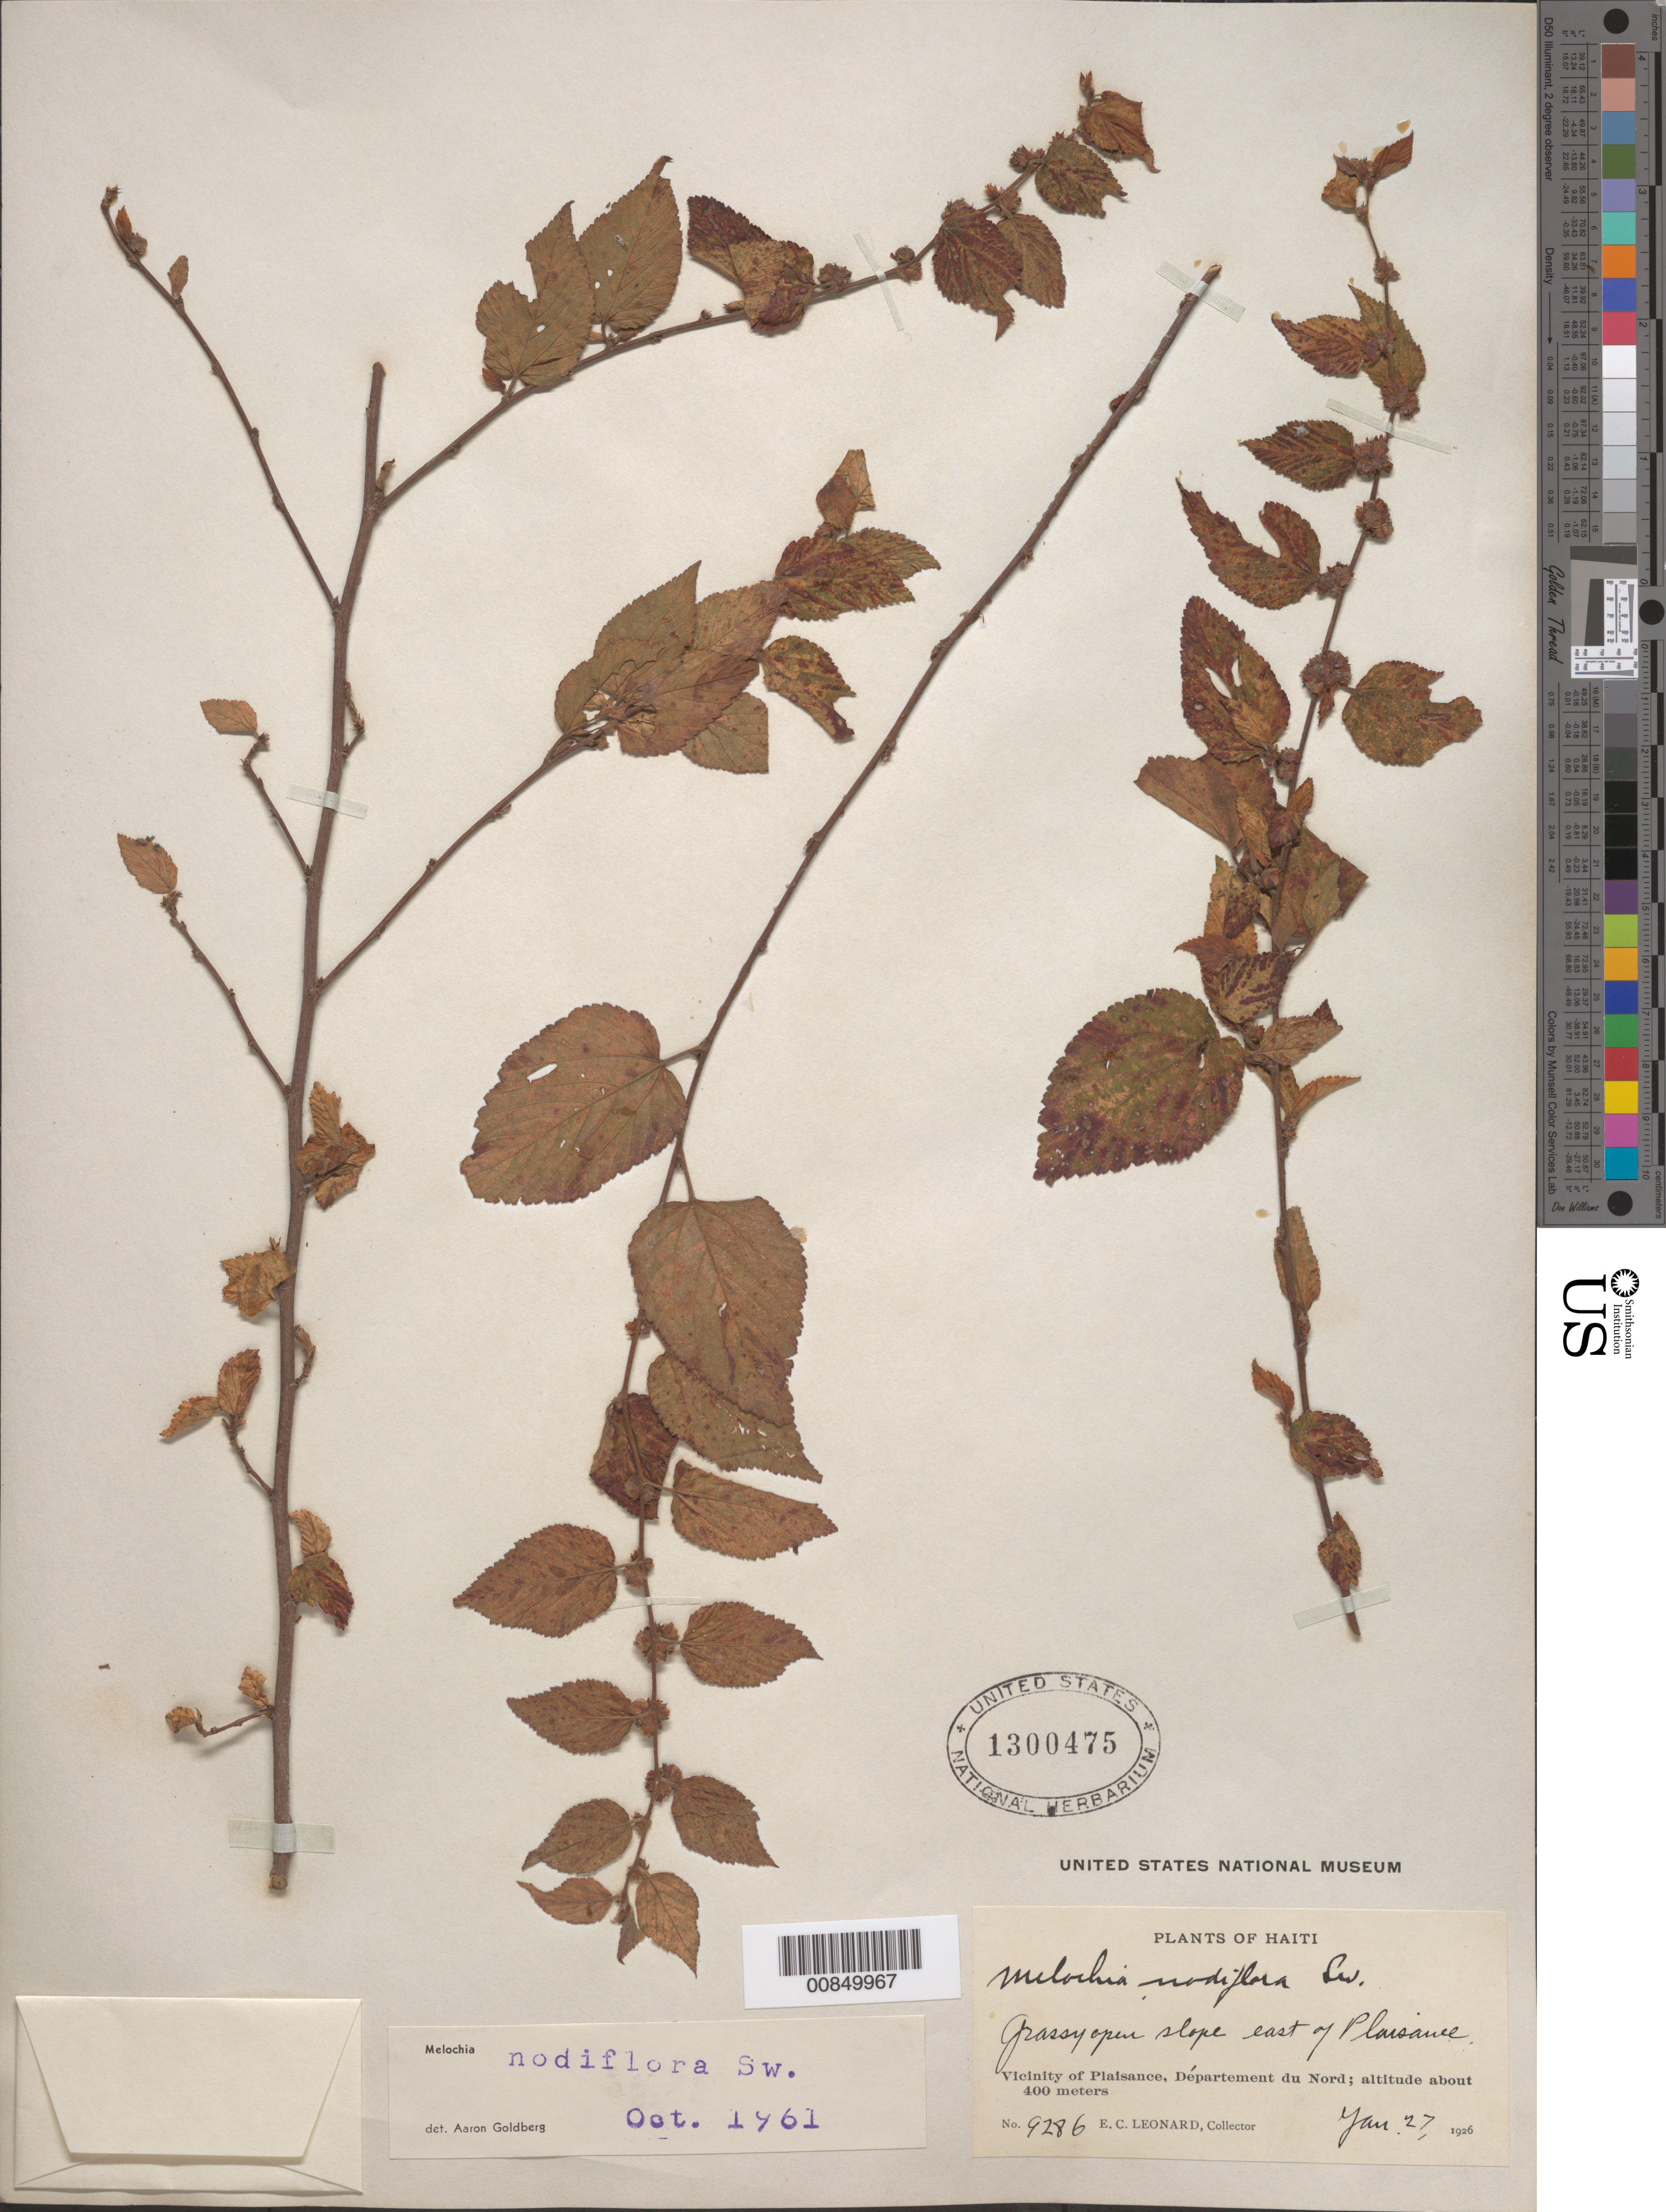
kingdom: Plantae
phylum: Tracheophyta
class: Magnoliopsida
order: Malvales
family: Malvaceae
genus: Melochia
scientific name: Melochia nodiflora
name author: Sw.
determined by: Goldberg, Aaron, (US), NMNH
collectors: E. C. Leonard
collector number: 9286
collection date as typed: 27 Jan 1926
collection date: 1926-01-27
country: Haiti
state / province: Nord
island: Hispaniola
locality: Vicinity of Plaisance, E of town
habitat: Grassy open slope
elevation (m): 400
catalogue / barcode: US 1300475